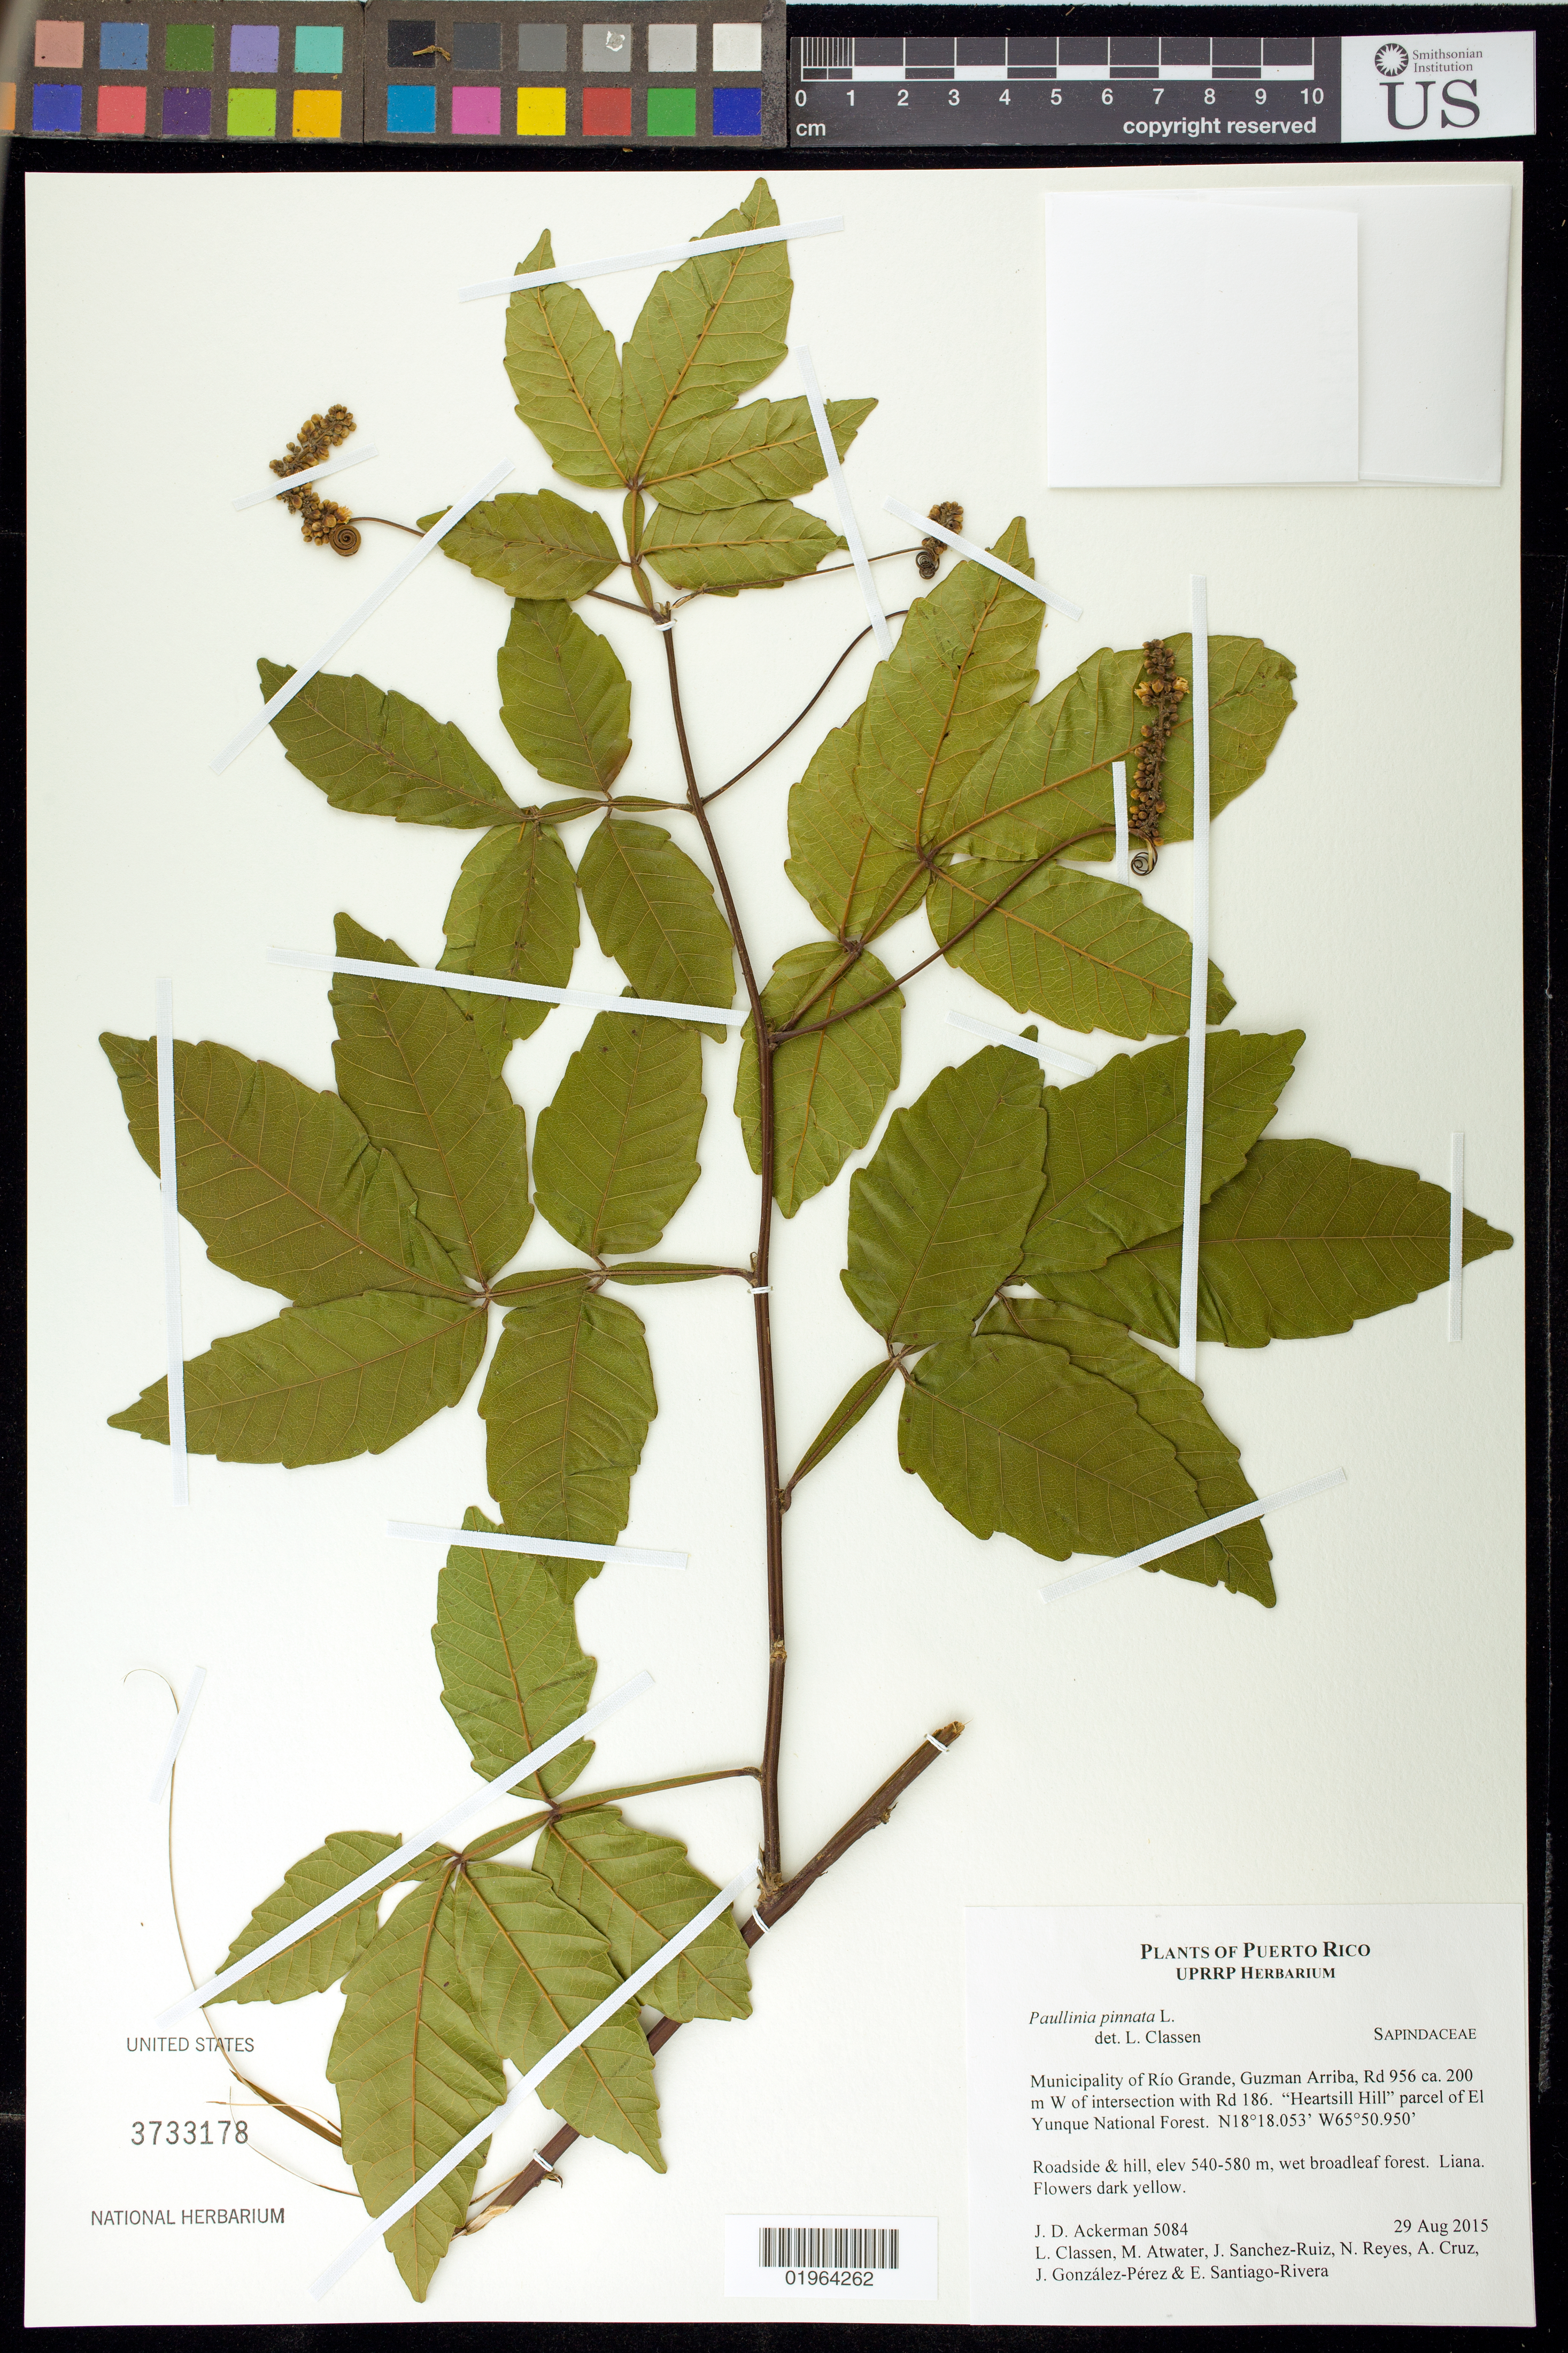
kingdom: Plantae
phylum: Tracheophyta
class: Magnoliopsida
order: Sapindales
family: Sapindaceae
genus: Paullinia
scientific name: Paullinia pinnata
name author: L.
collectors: J. D. Ackerman et al.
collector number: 5084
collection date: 2015-08-29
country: Puerto Rico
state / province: Río Grande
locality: Guzman Arriba, Rd 956, 200 m W of intersection with Rd 186. "Heartsill Hill" parcel of El Yunque National Forest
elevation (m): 540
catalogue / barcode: US 3733178